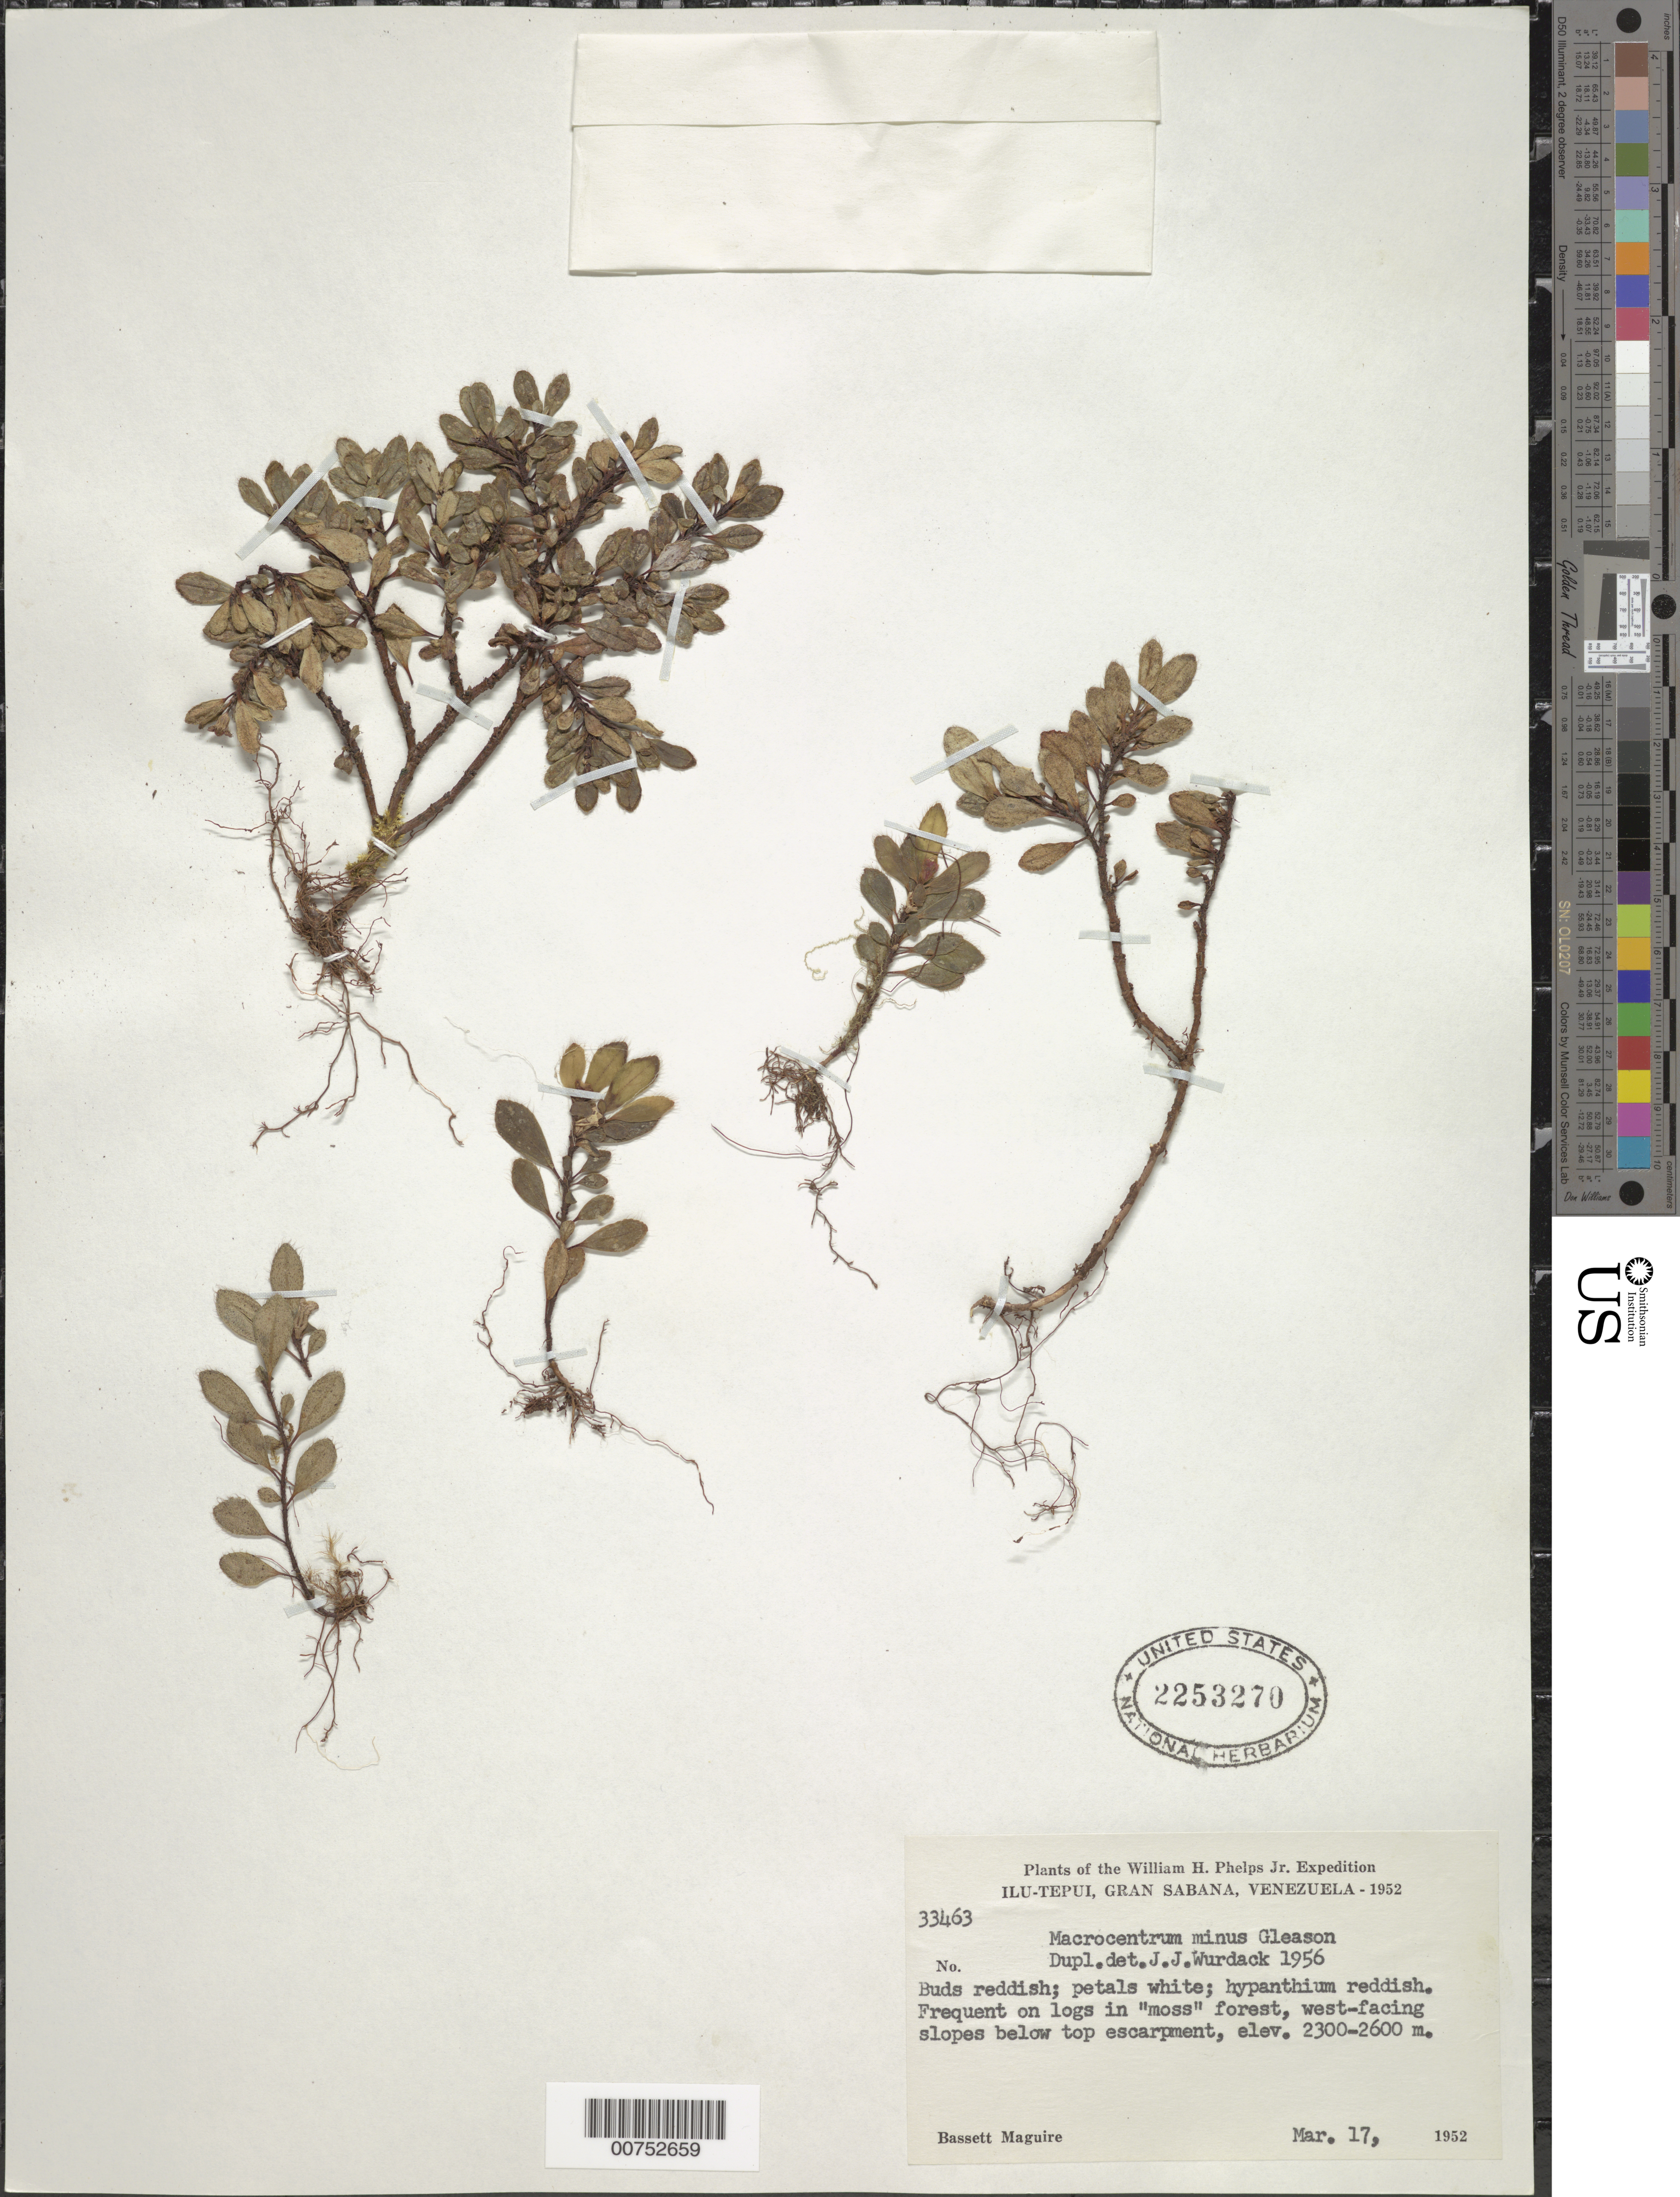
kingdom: Plantae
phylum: Tracheophyta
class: Magnoliopsida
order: Myrtales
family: Melastomataceae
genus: Macrocentrum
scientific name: Macrocentrum minus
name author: Gleason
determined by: Wurdack, John J., (US), US (UNITED STATES)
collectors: B. Maguire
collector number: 33463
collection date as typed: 17-Mar-52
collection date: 1952-03-17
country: Venezuela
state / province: Bolívar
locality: Gran Sabana, Ilu-tepuí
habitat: On logs in moss forest, W facing slopes below top escarpmen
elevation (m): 2300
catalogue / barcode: US 2253270